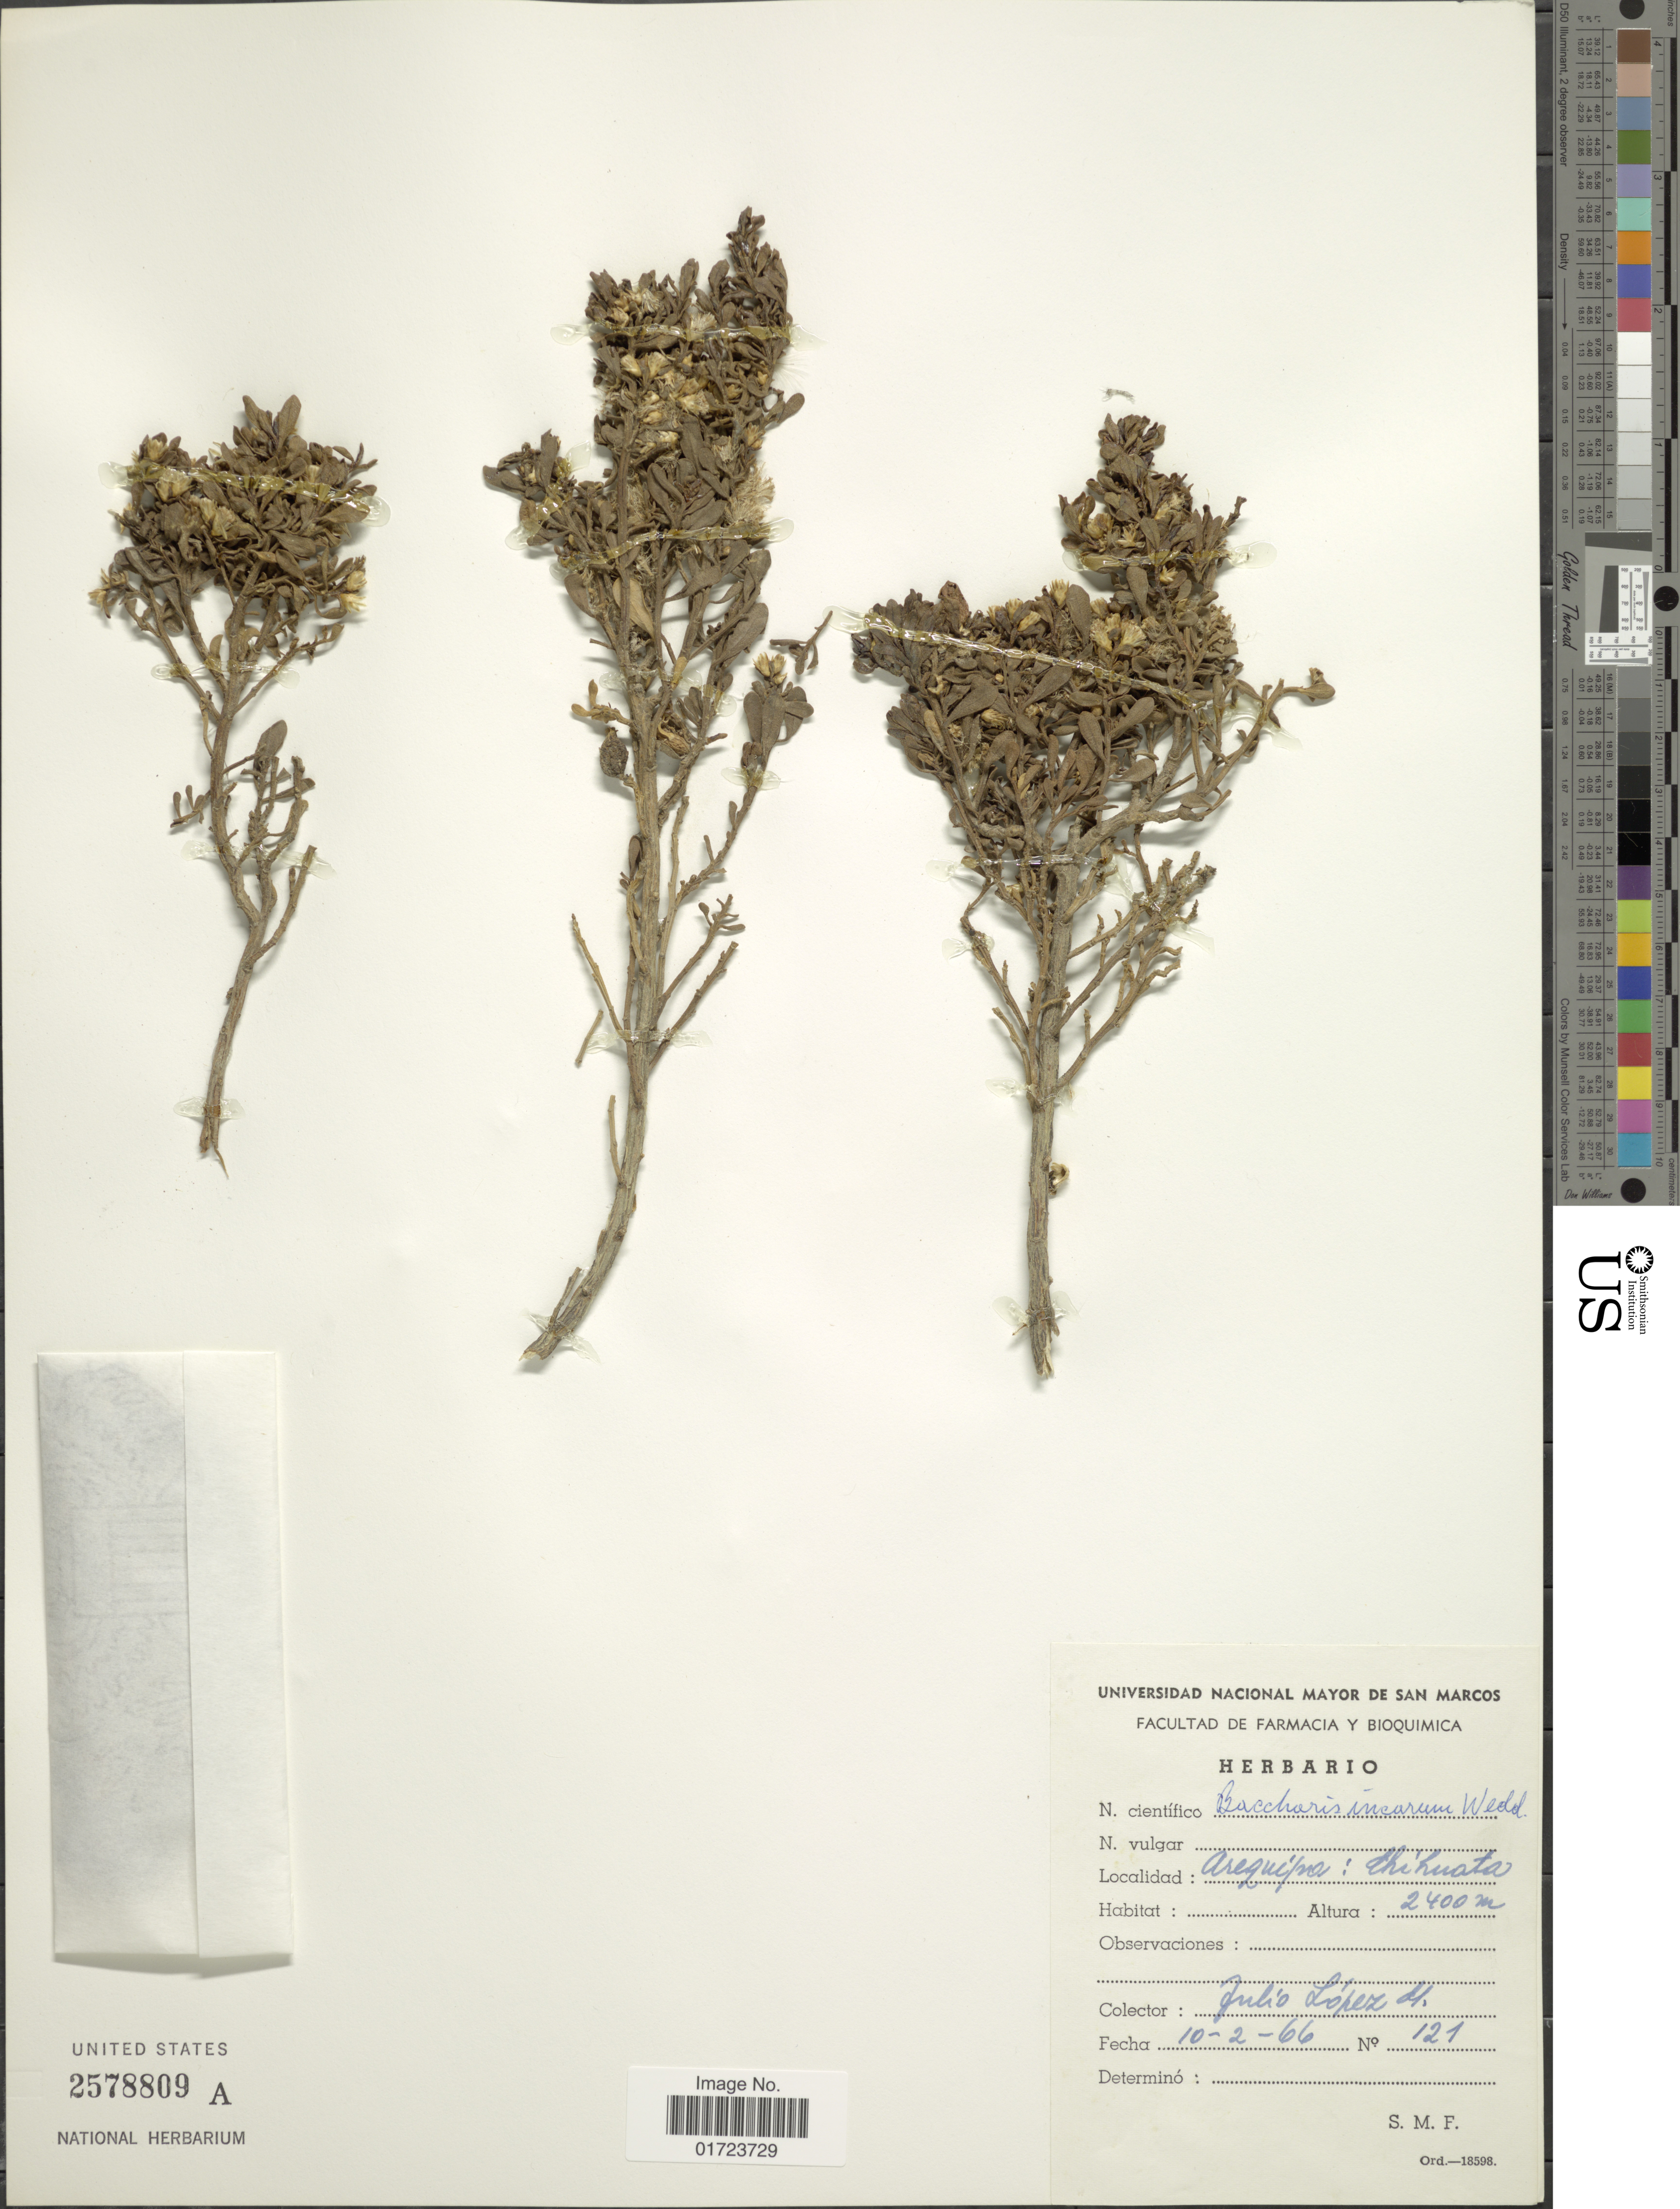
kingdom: Plantae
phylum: Tracheophyta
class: Magnoliopsida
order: Asterales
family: Asteraceae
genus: Baccharis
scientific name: Baccharis tola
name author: Phil.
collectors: J. Lopez M.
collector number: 121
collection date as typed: Transcribed d/m/y: 10/2/66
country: Peru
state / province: Arequipa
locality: Arequipa: Chihuata.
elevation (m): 2400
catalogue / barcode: US 2578809A